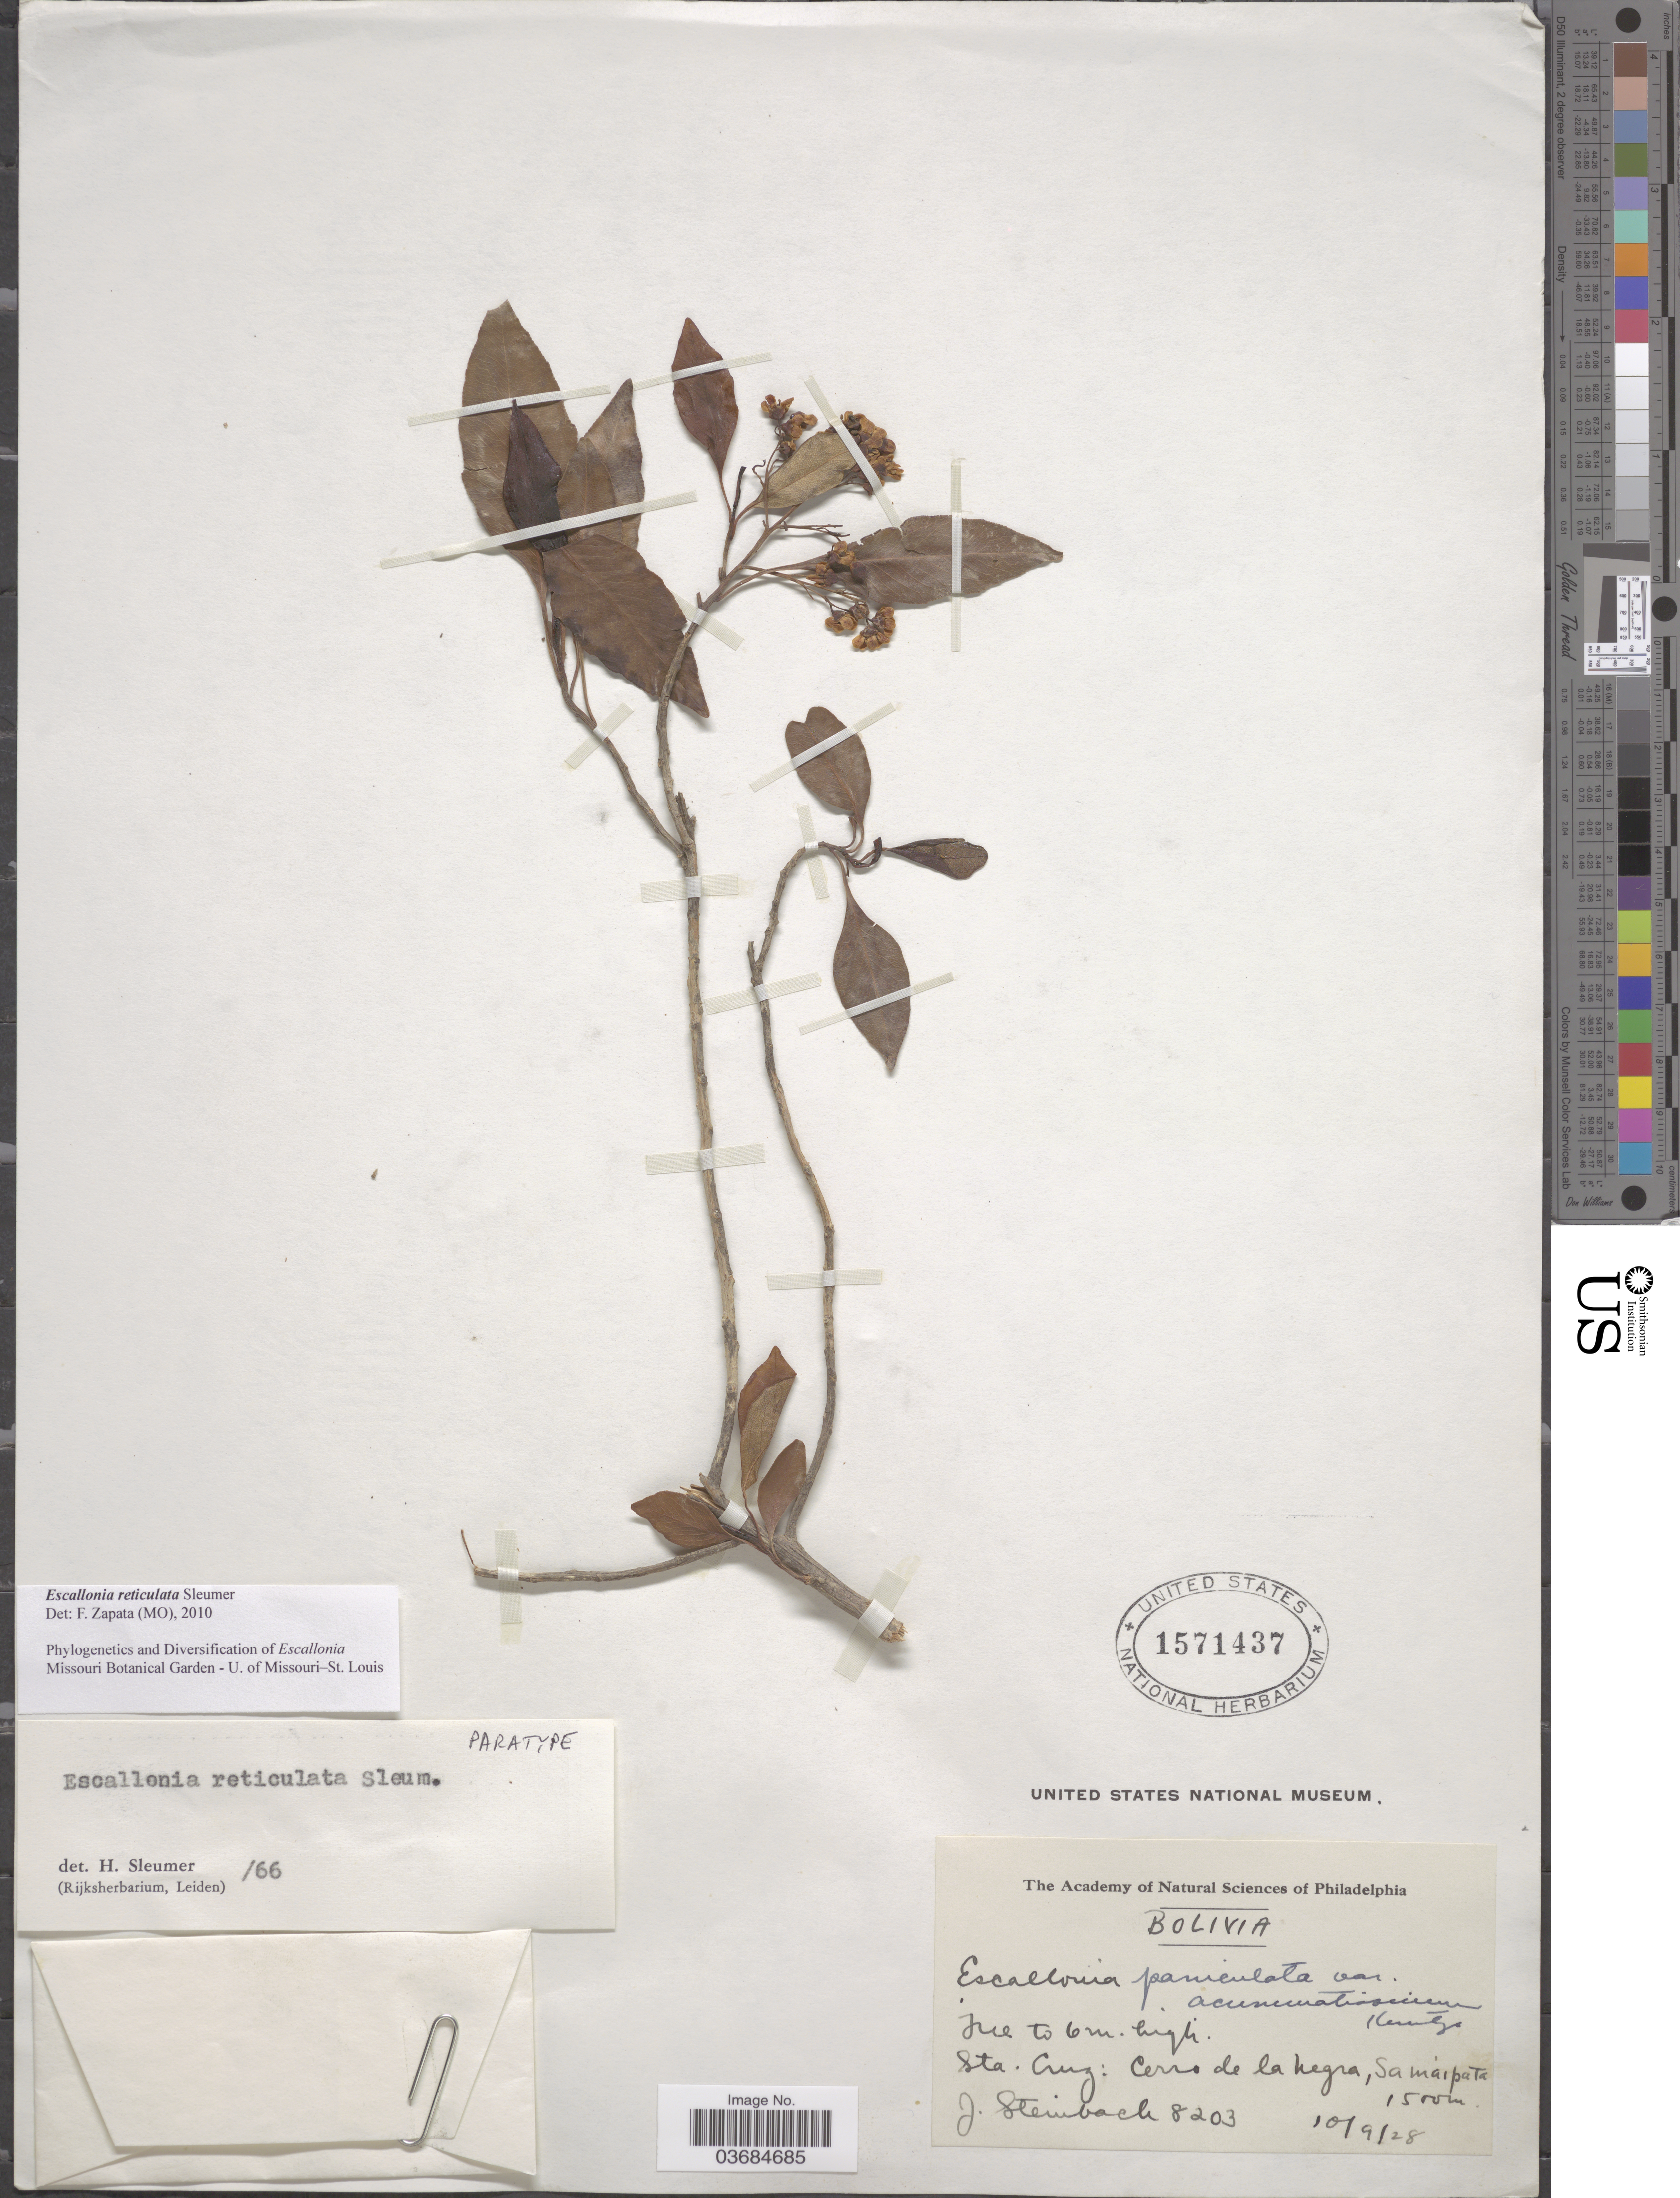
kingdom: Plantae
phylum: Tracheophyta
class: Magnoliopsida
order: Escalloniales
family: Escalloniaceae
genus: Escallonia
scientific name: Escallonia reticulata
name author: Sleumer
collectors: J. Steinbach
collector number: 8203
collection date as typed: Transcribed d/m/y: 10/9/28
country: Bolivia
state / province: Santa Cruz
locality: Cerro de la Negra, Samaipata.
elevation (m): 1500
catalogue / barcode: US 1571437